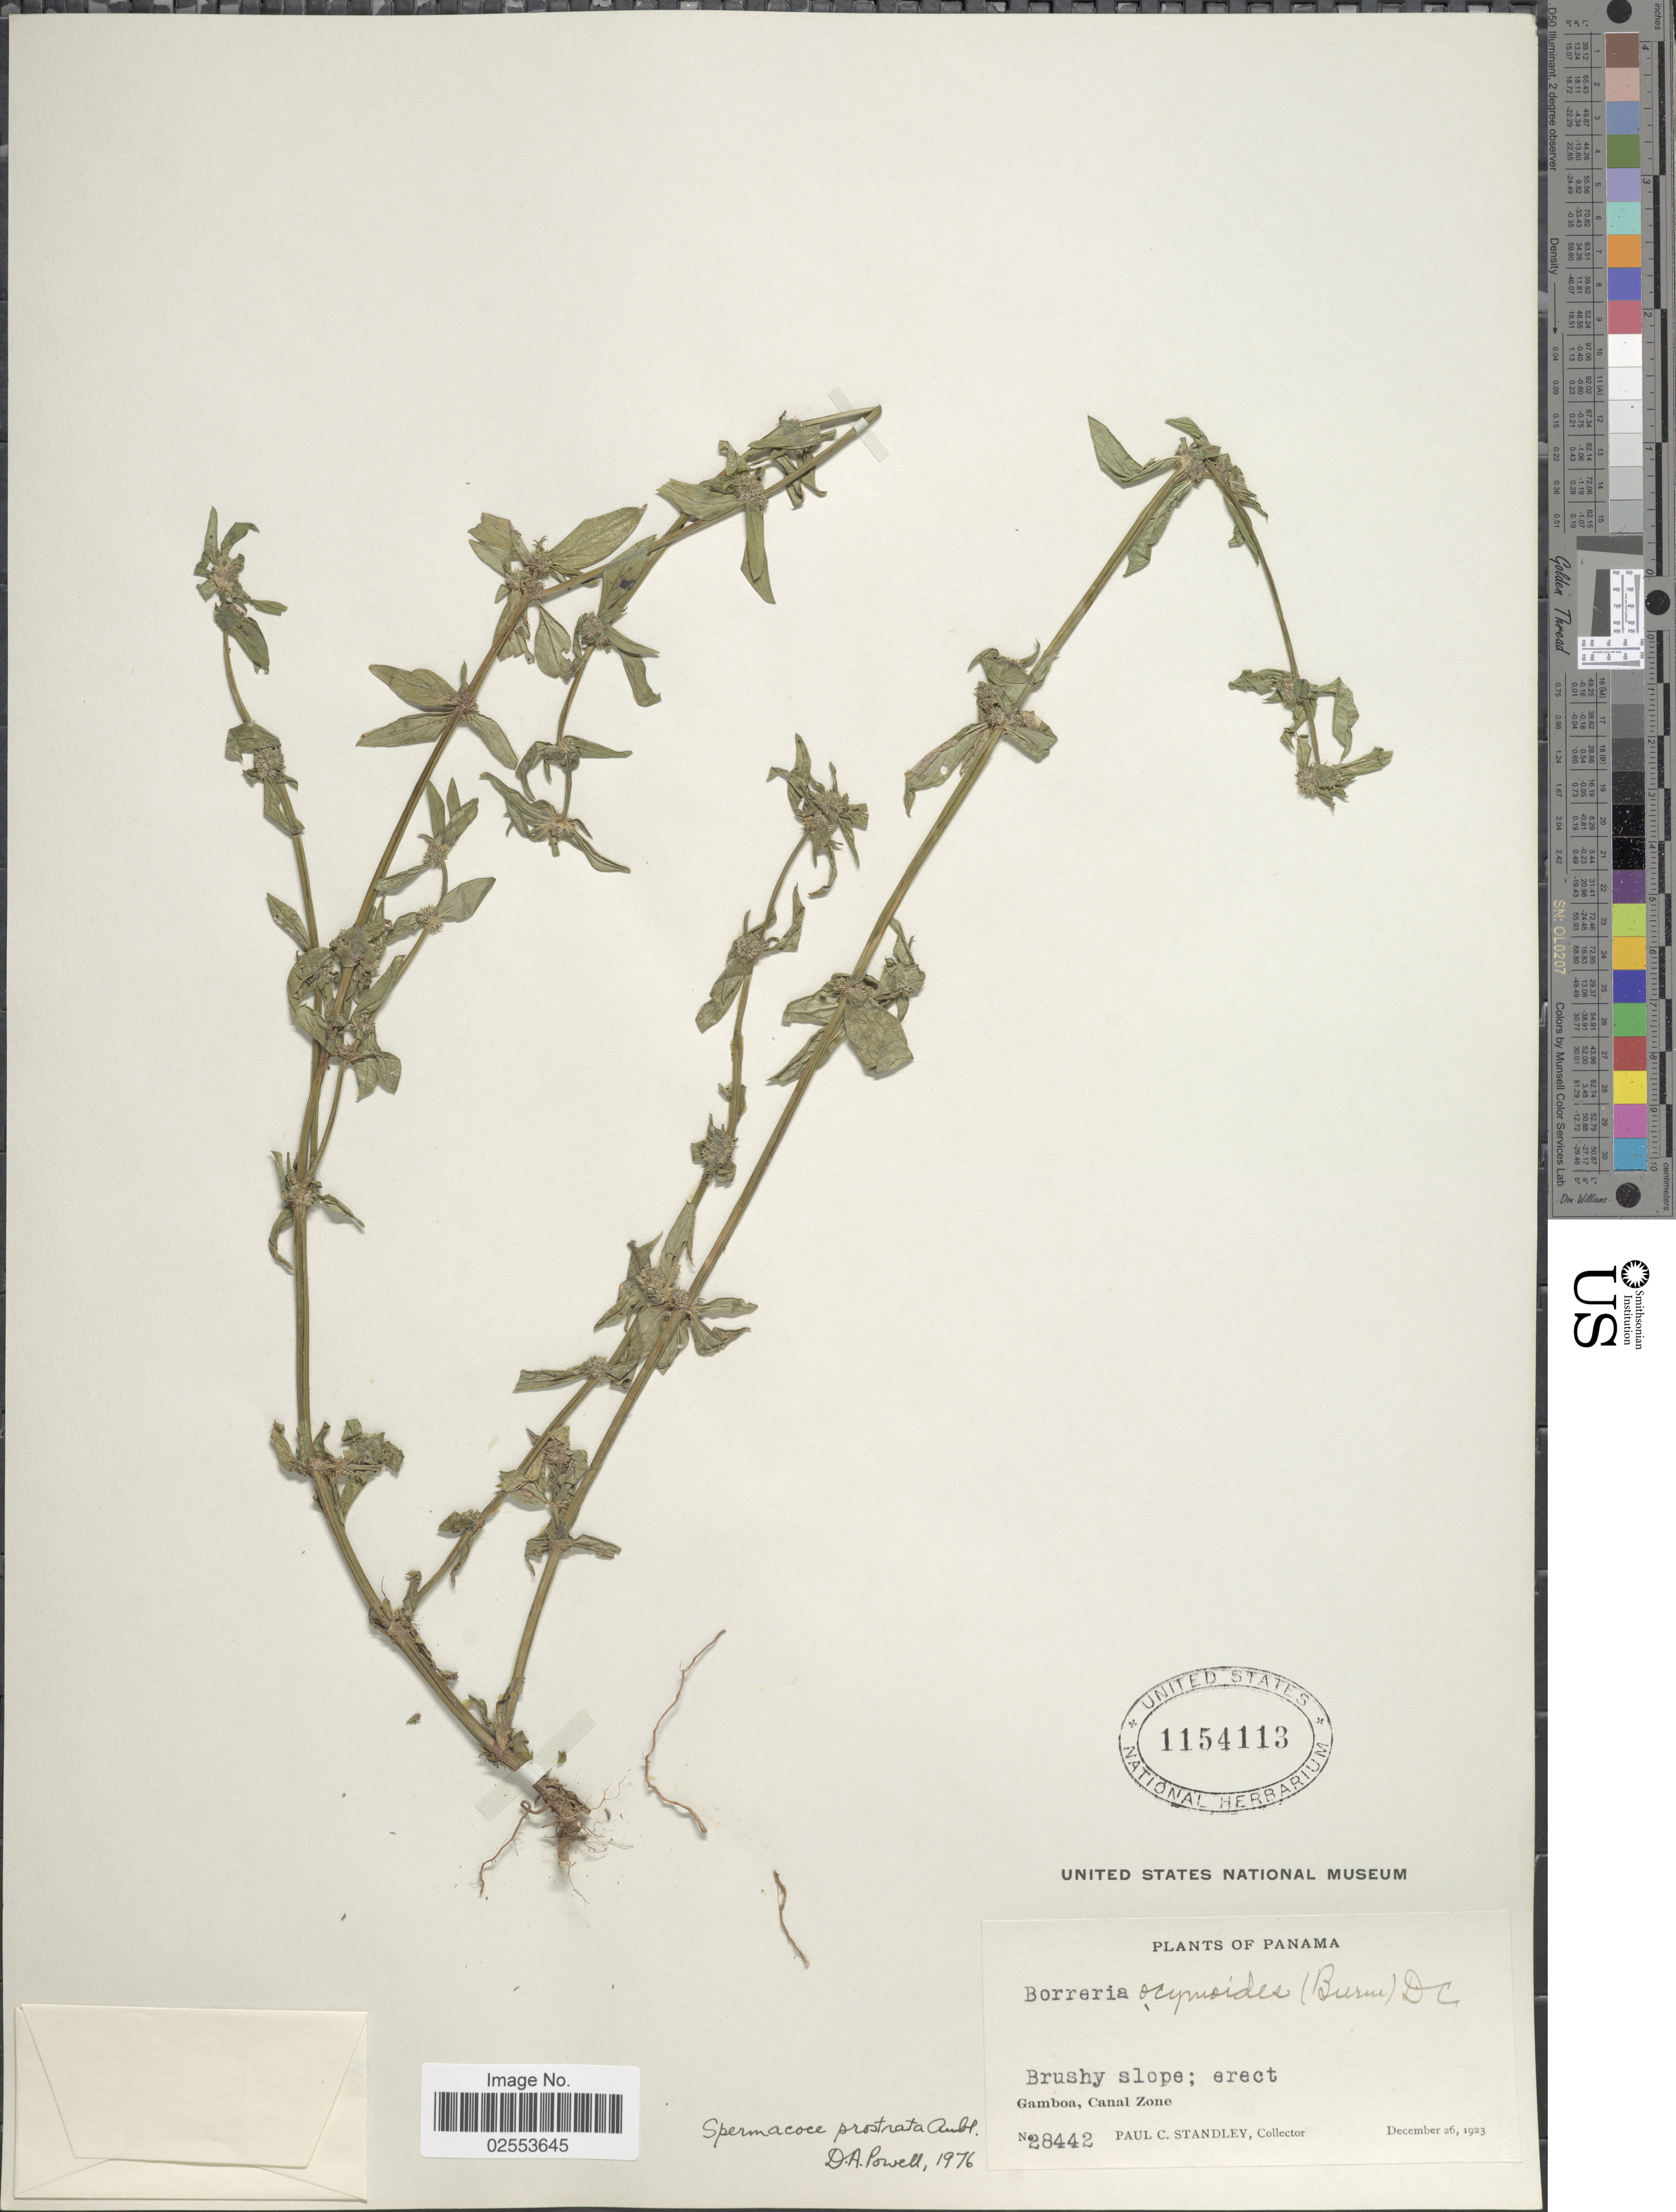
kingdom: Plantae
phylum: Tracheophyta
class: Magnoliopsida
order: Gentianales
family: Rubiaceae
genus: Spermacoce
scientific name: Spermacoce prostrata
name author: Aubl.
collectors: P. C. Standley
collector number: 28442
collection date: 1923-12-26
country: Panama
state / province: Colón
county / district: Canal Zone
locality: Gamboa, Canal Zone.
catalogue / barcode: US 1154113